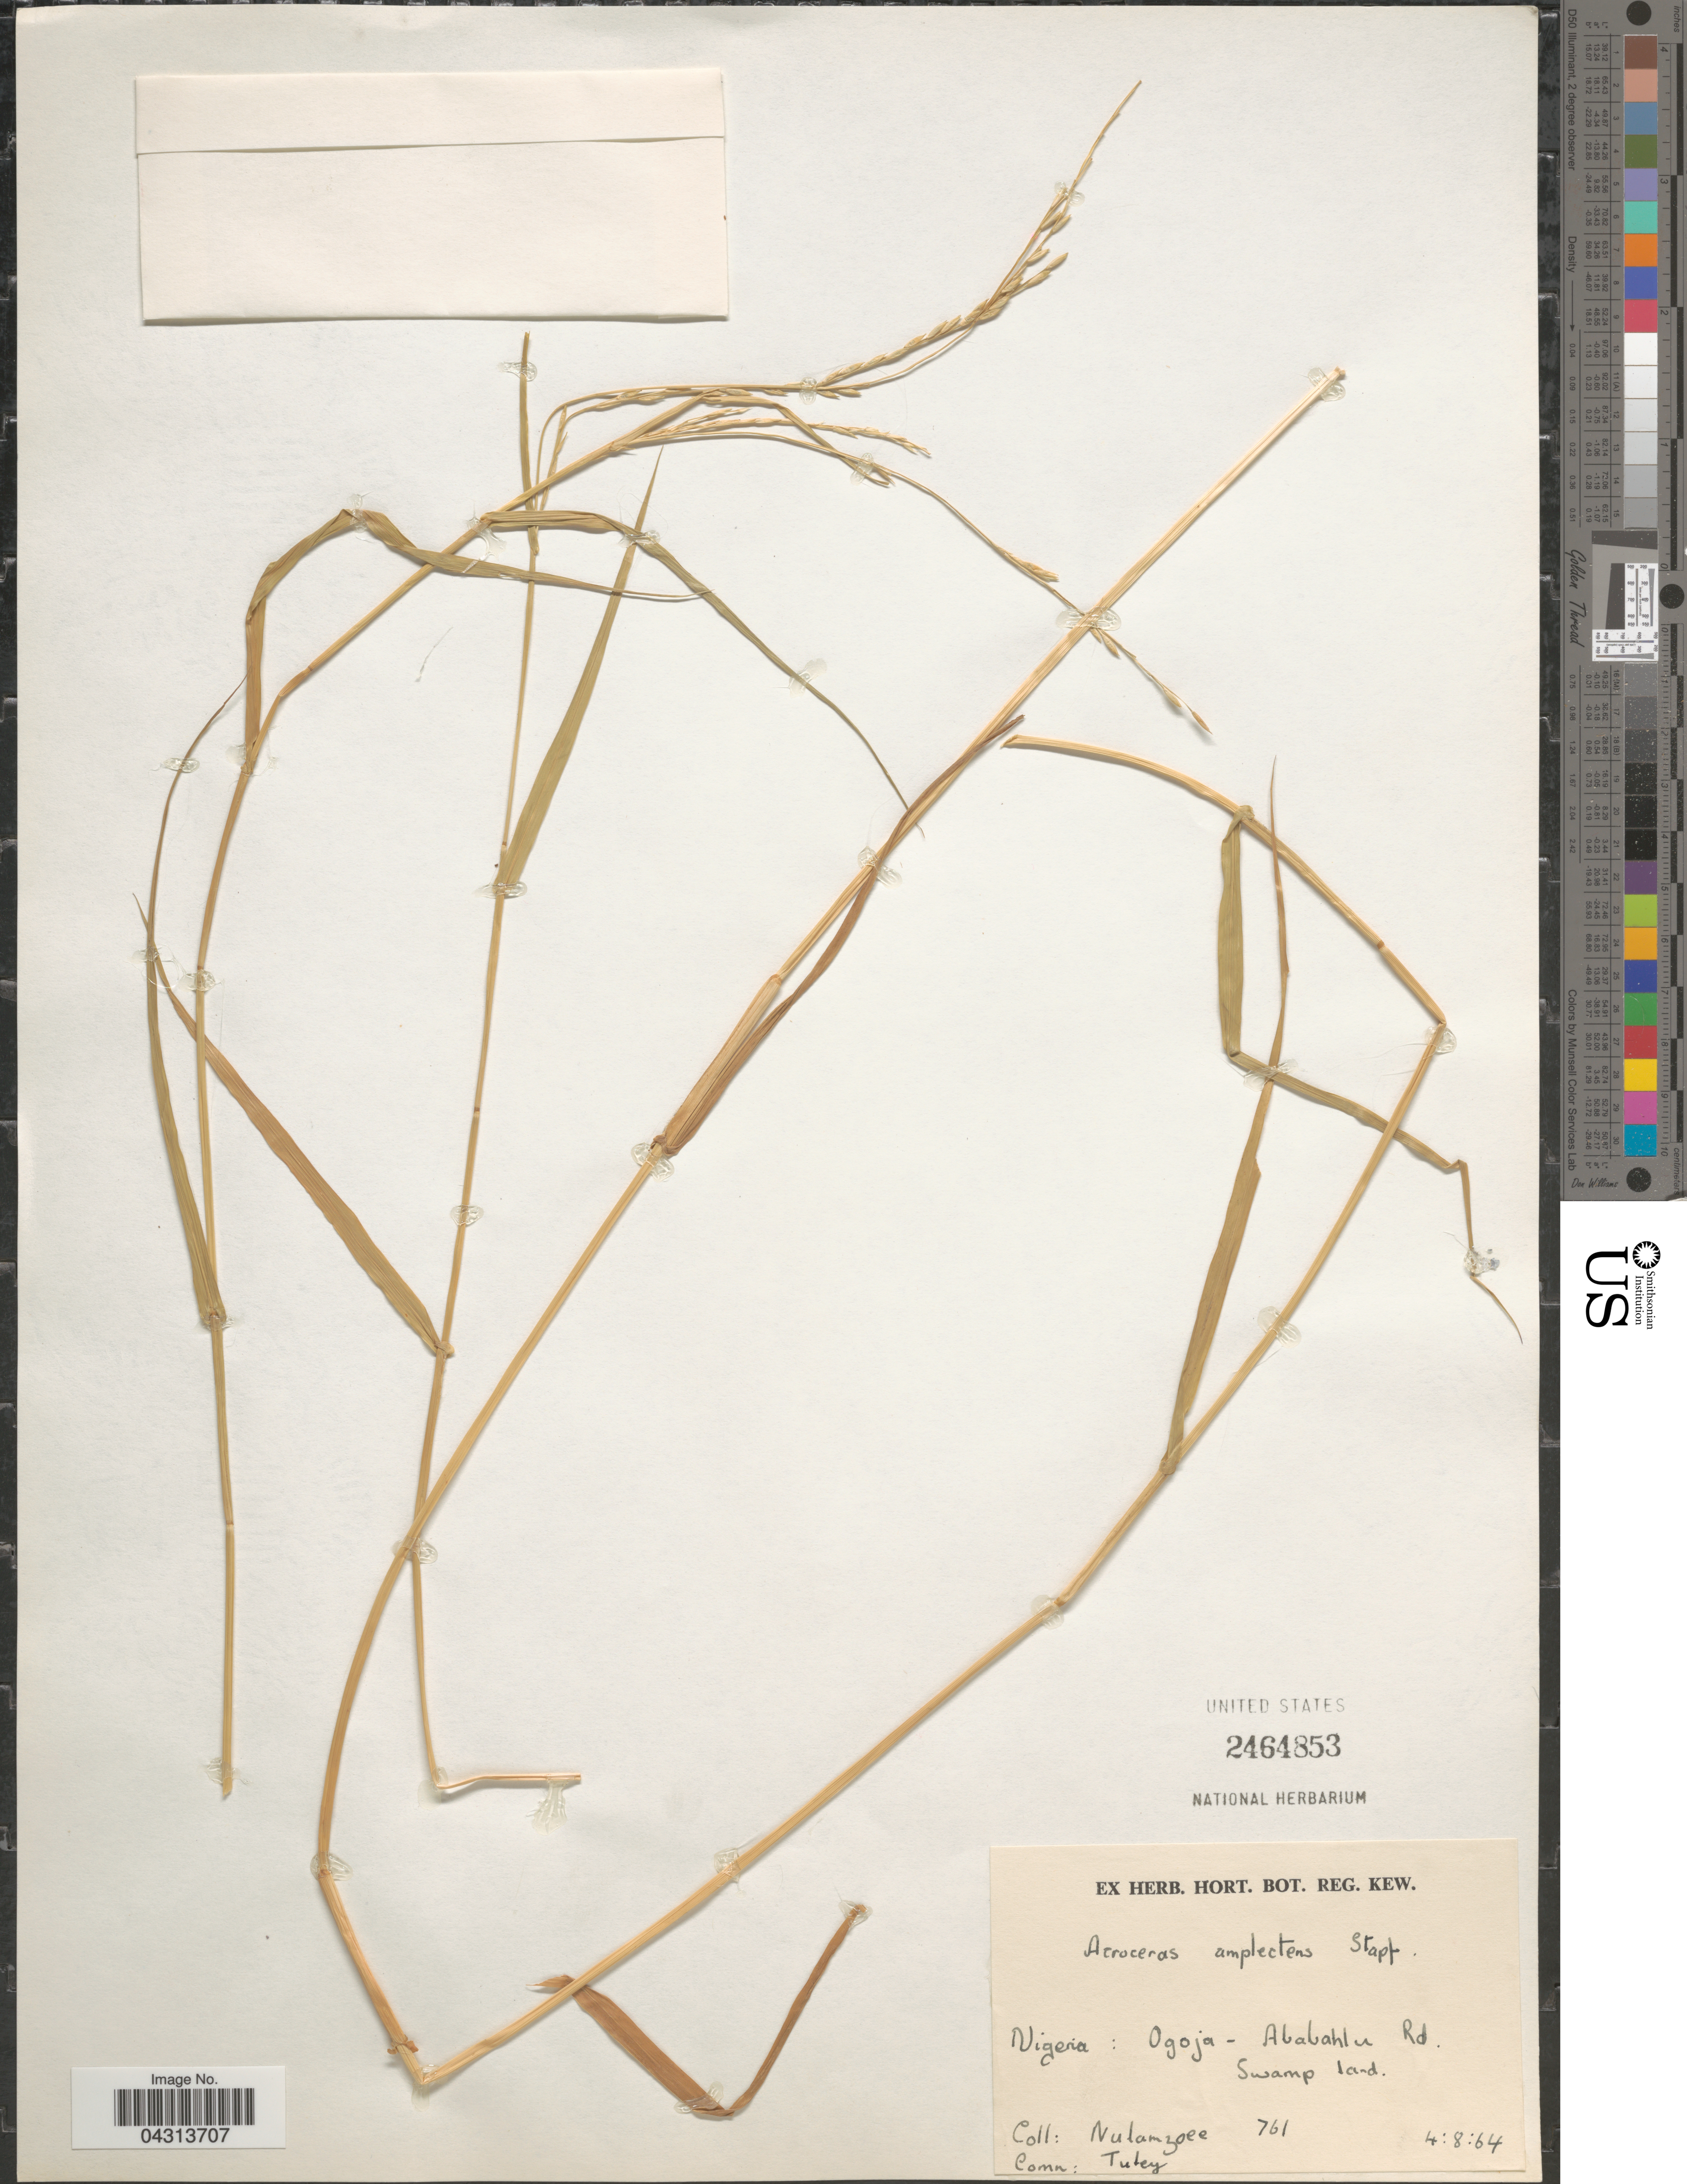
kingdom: Plantae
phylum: Tracheophyta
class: Liliopsida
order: Poales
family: Poaceae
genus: Acroceras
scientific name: Acroceras amplectens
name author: Stapf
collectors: Nulamzoee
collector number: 761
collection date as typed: Transcribed d/m/y: 4/8/64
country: Nigeria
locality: Ogoja - Ababahlu Rd.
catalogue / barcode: US 2464853